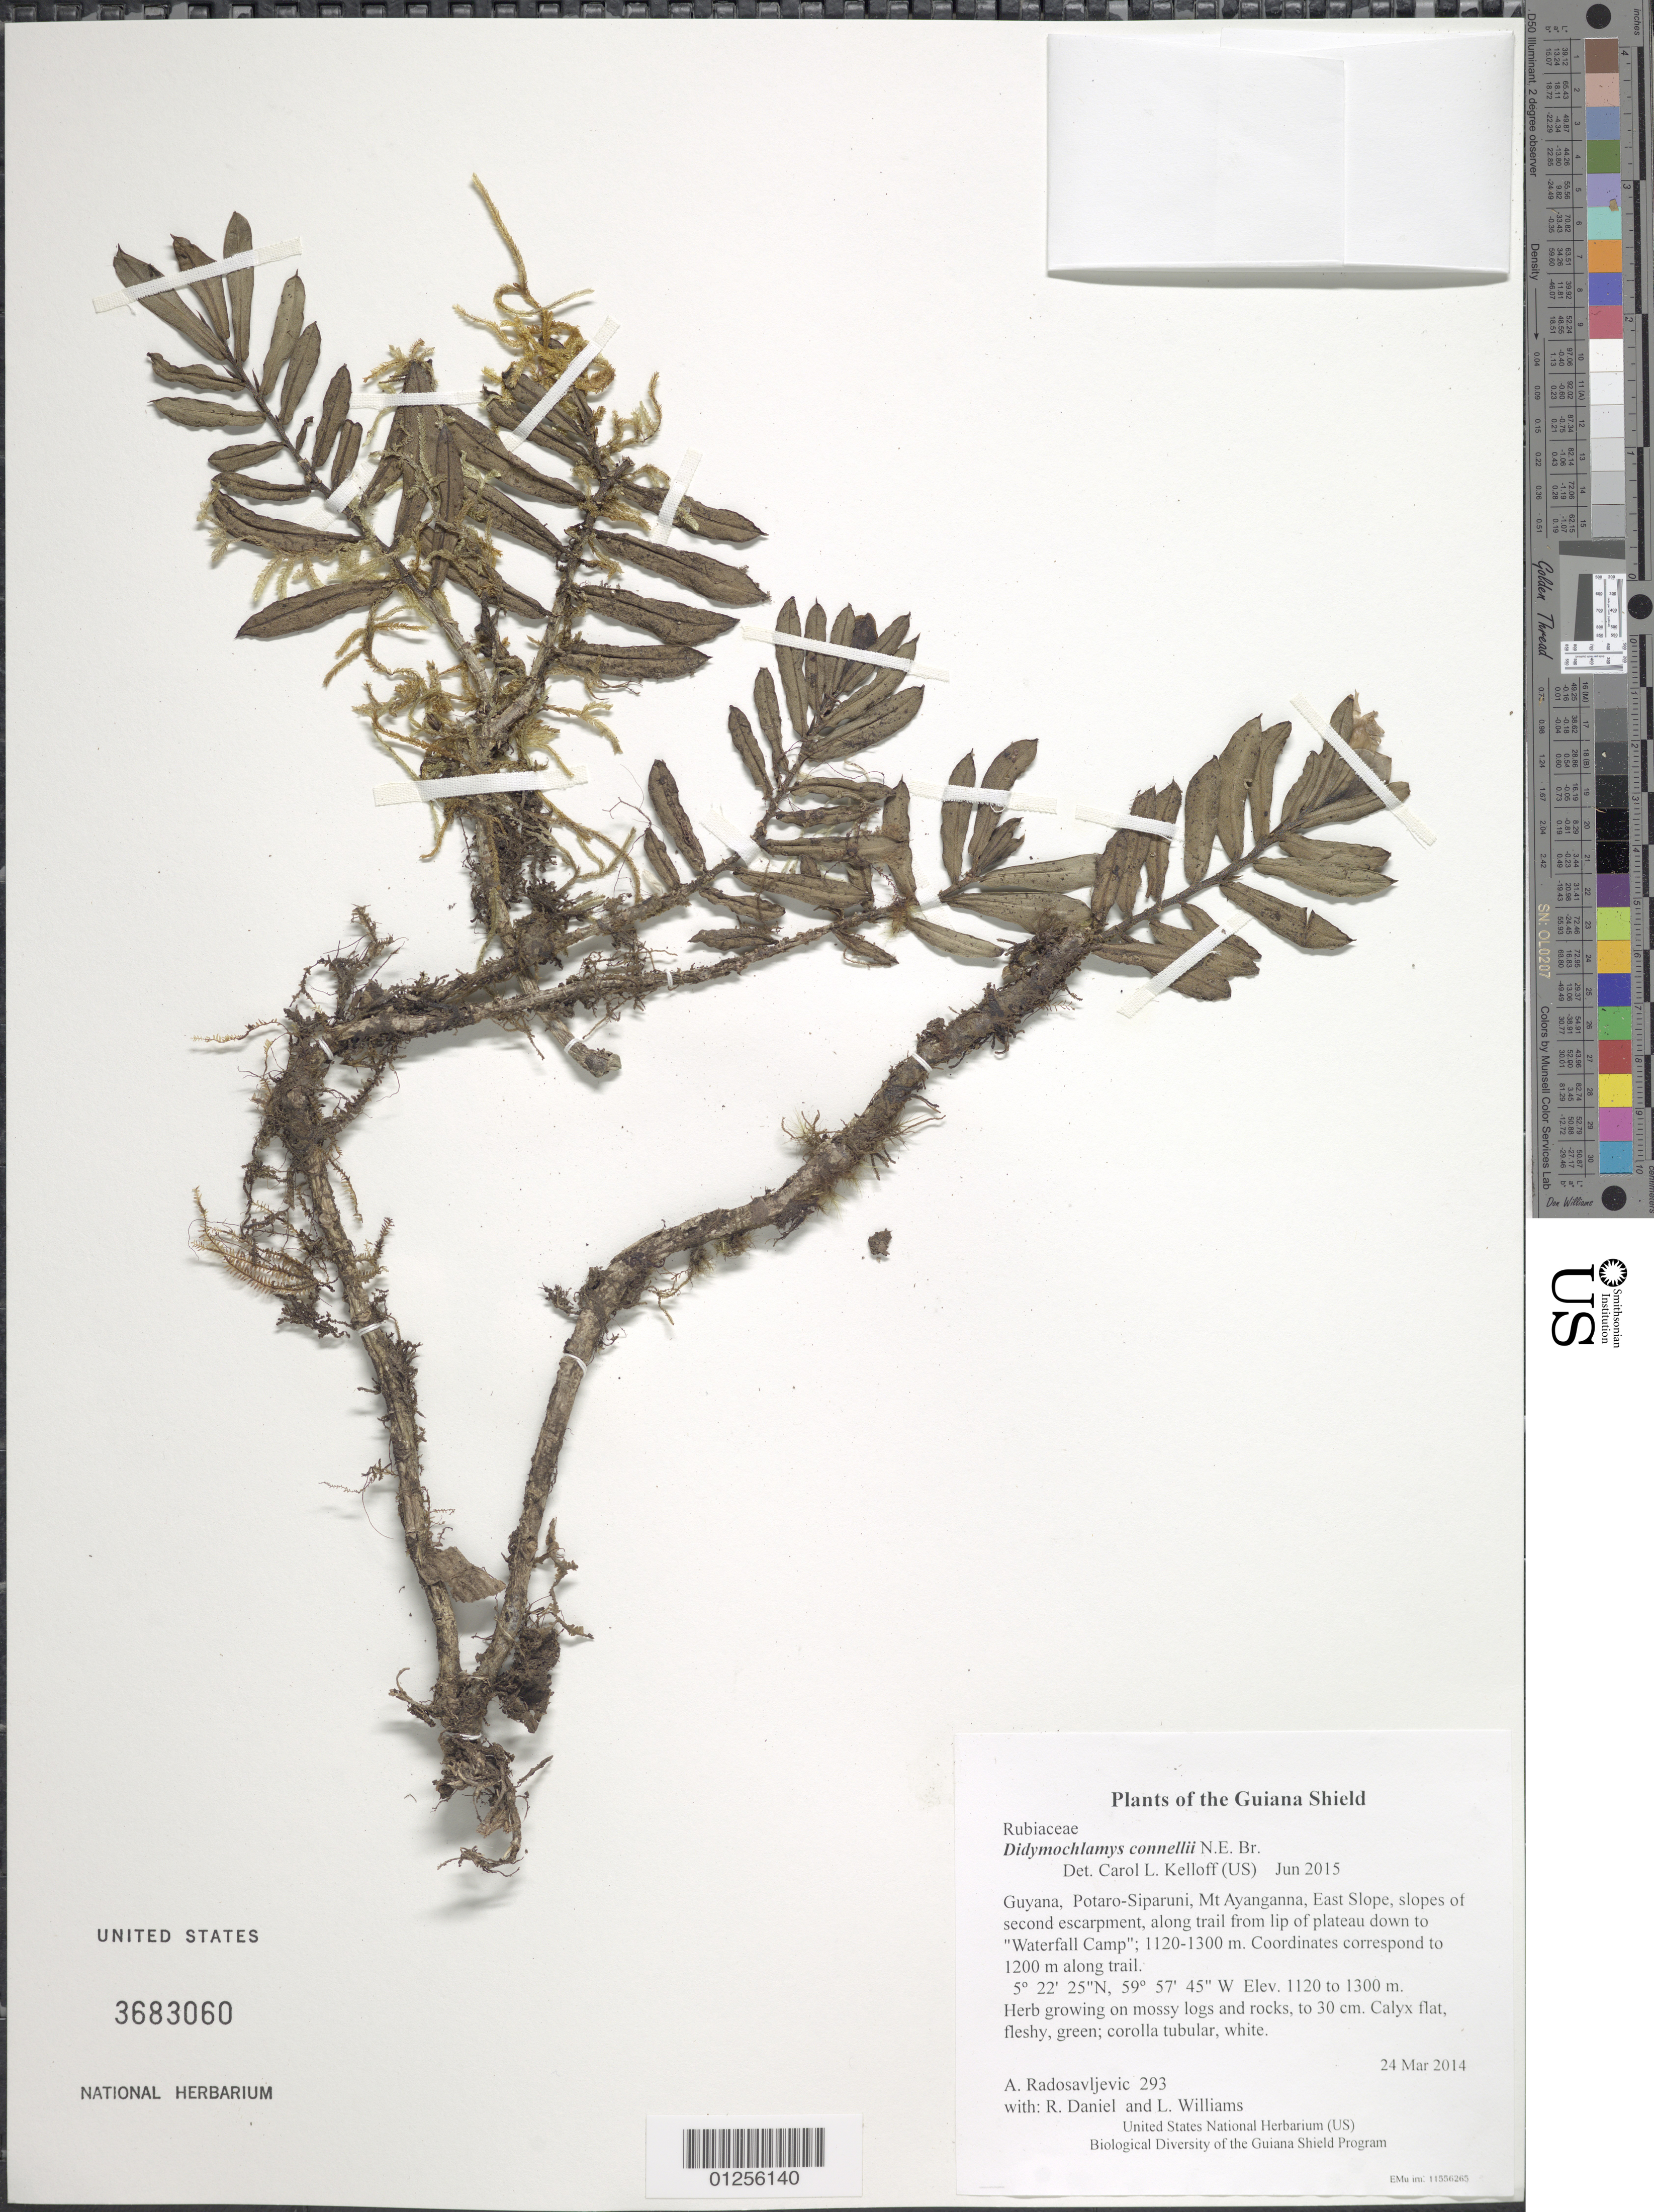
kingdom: Plantae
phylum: Tracheophyta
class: Magnoliopsida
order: Gentianales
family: Rubiaceae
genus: Didymochlamys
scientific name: Didymochlamys connellii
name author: N.E. Br.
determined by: Kelloff, Carol L., (US), Smithsonian Institution - National Museum of Natural History (UNITED STATES)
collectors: A. Radosavljevic, R. Daniel & L. Williams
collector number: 293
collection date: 2014-03-24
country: Guyana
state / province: Potaro-Siparuni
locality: Mt Ayanganna, East Slope, slopes of second escarpment, along trail from lip of plateau down to "Waterfall Camp"; 1120-1300 m. Coordinates correspond to 1200 m along trail.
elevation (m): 1120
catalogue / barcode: US 3683060